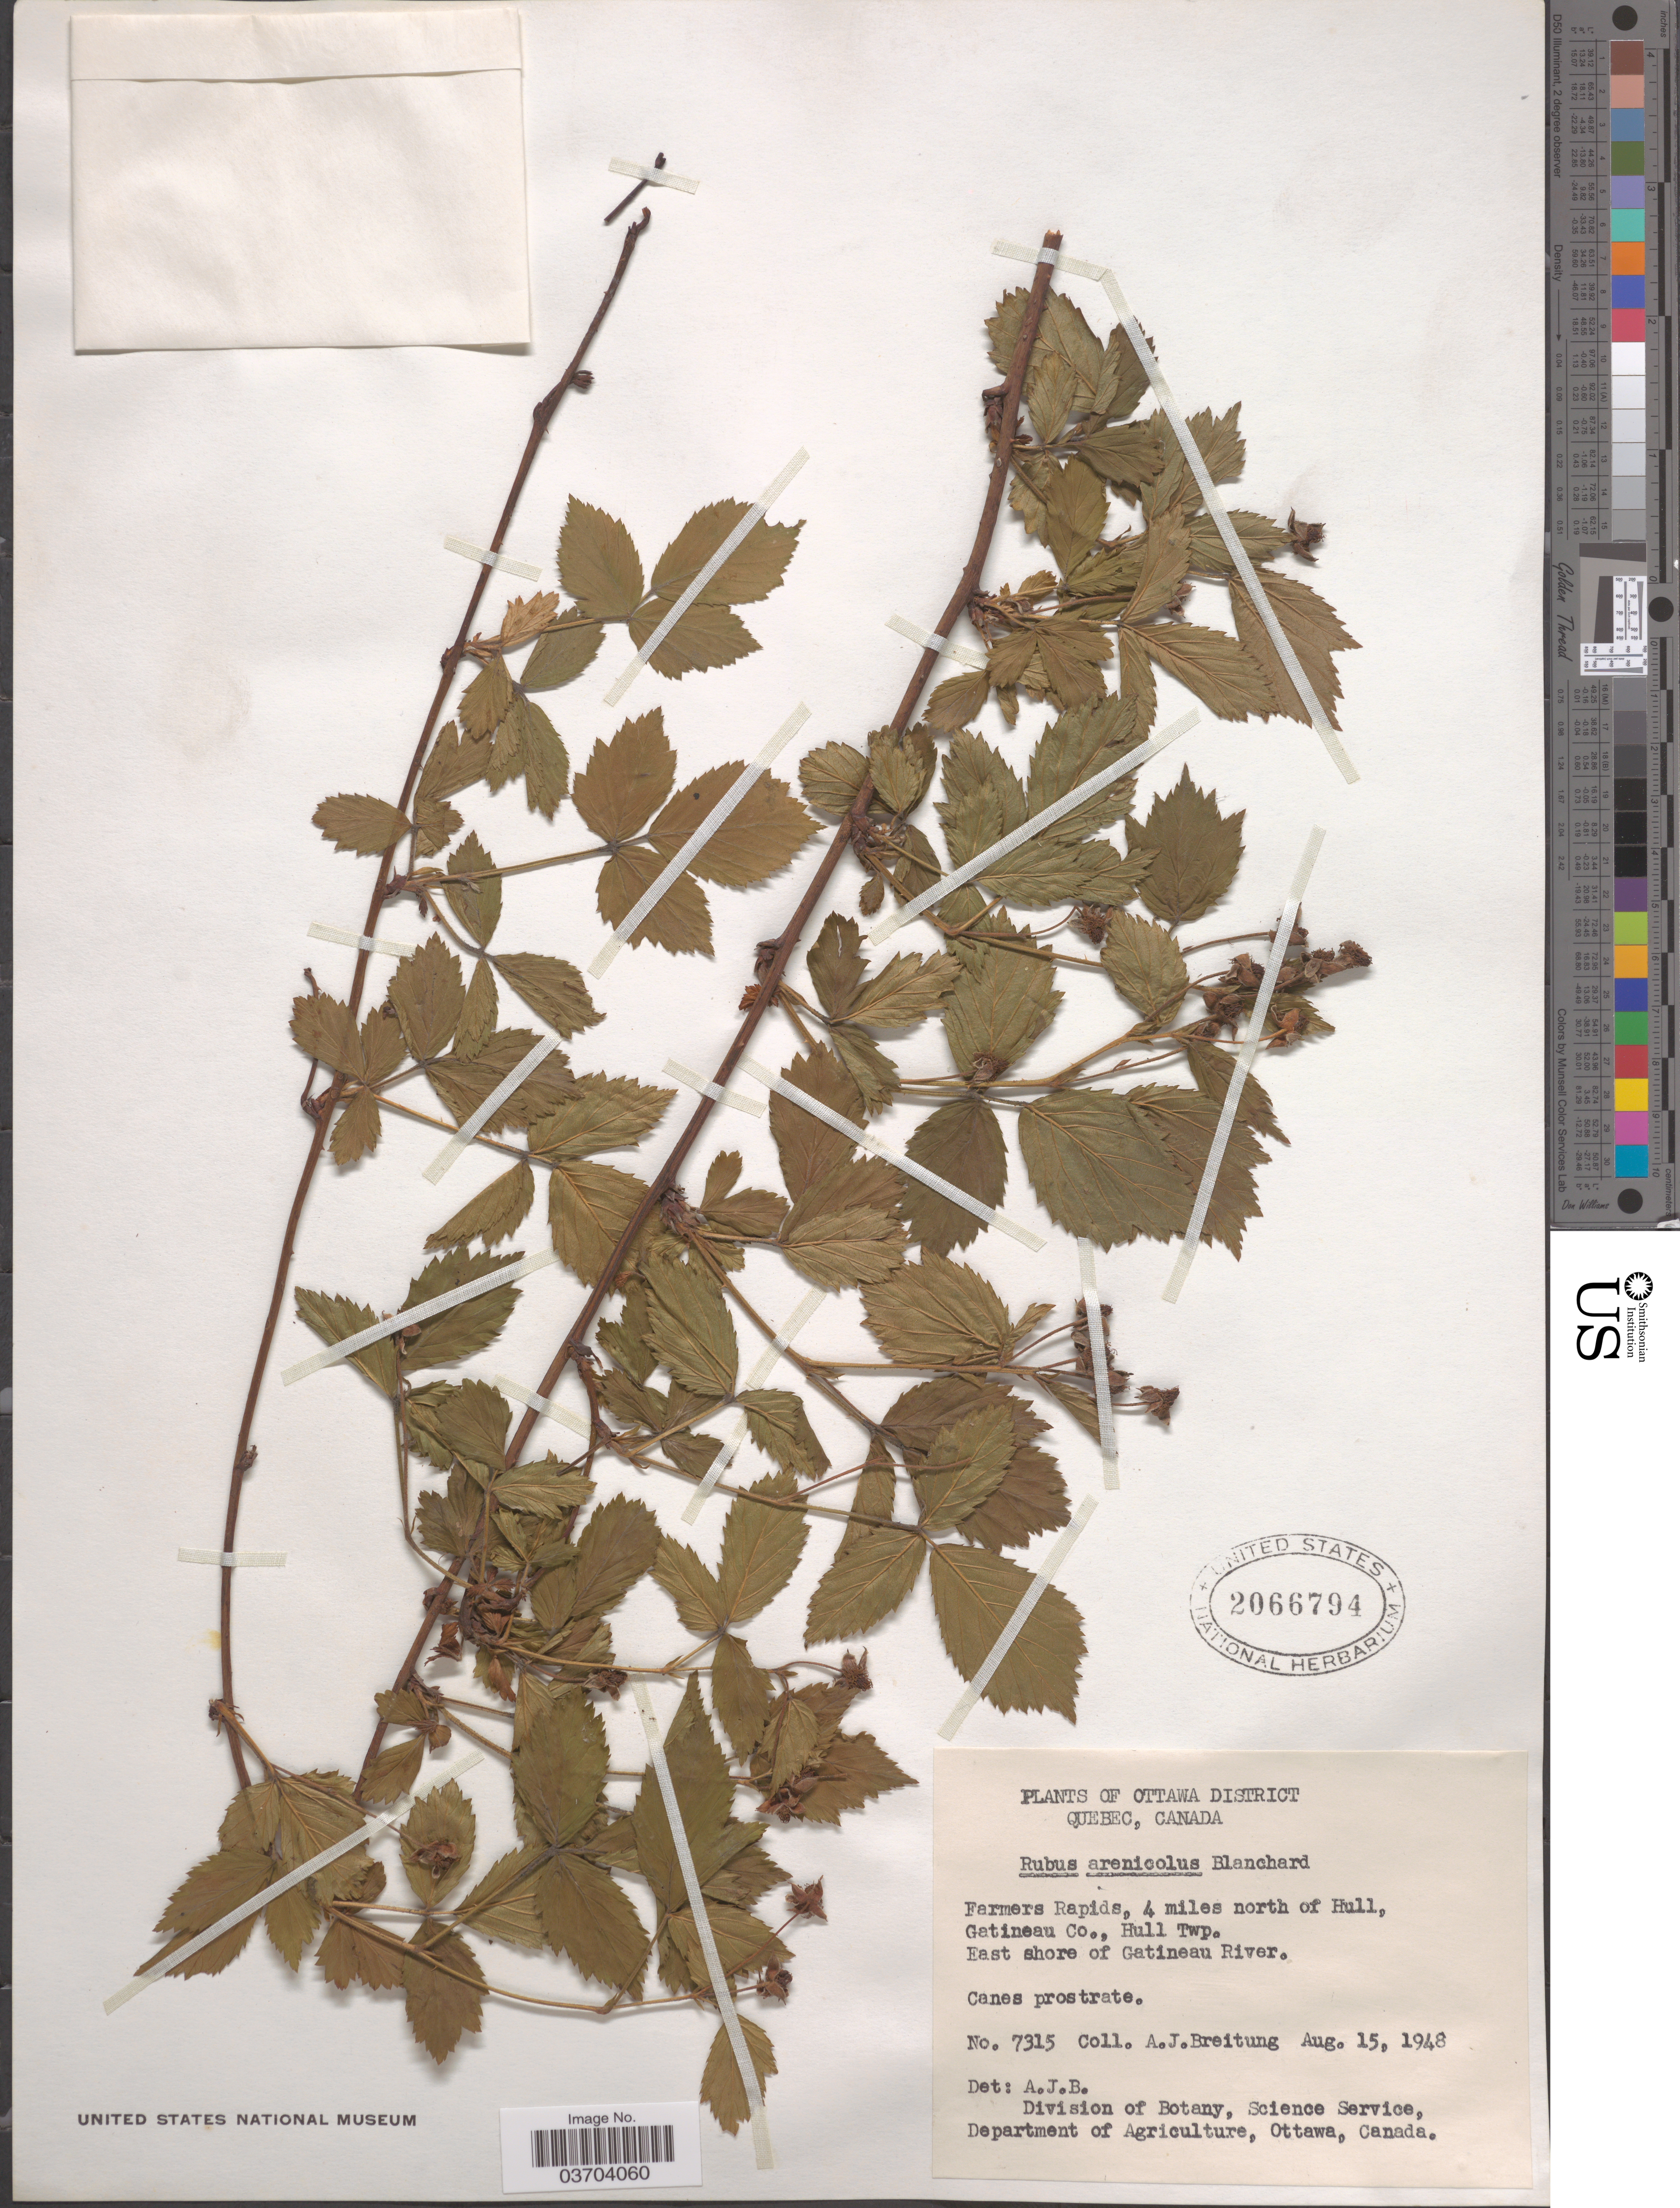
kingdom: Plantae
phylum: Tracheophyta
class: Magnoliopsida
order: Rosales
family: Rosaceae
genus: Rubus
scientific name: Rubus arenicola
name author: Blanch.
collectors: A. Breitung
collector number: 7315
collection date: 1948-08-15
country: Canada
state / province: Quebec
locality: Ottawa District. Farmers Rapids, 4 miles north of Hull, Gatineau Co., Hull Twp. East shore of Gatineau River.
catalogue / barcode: US 2066794